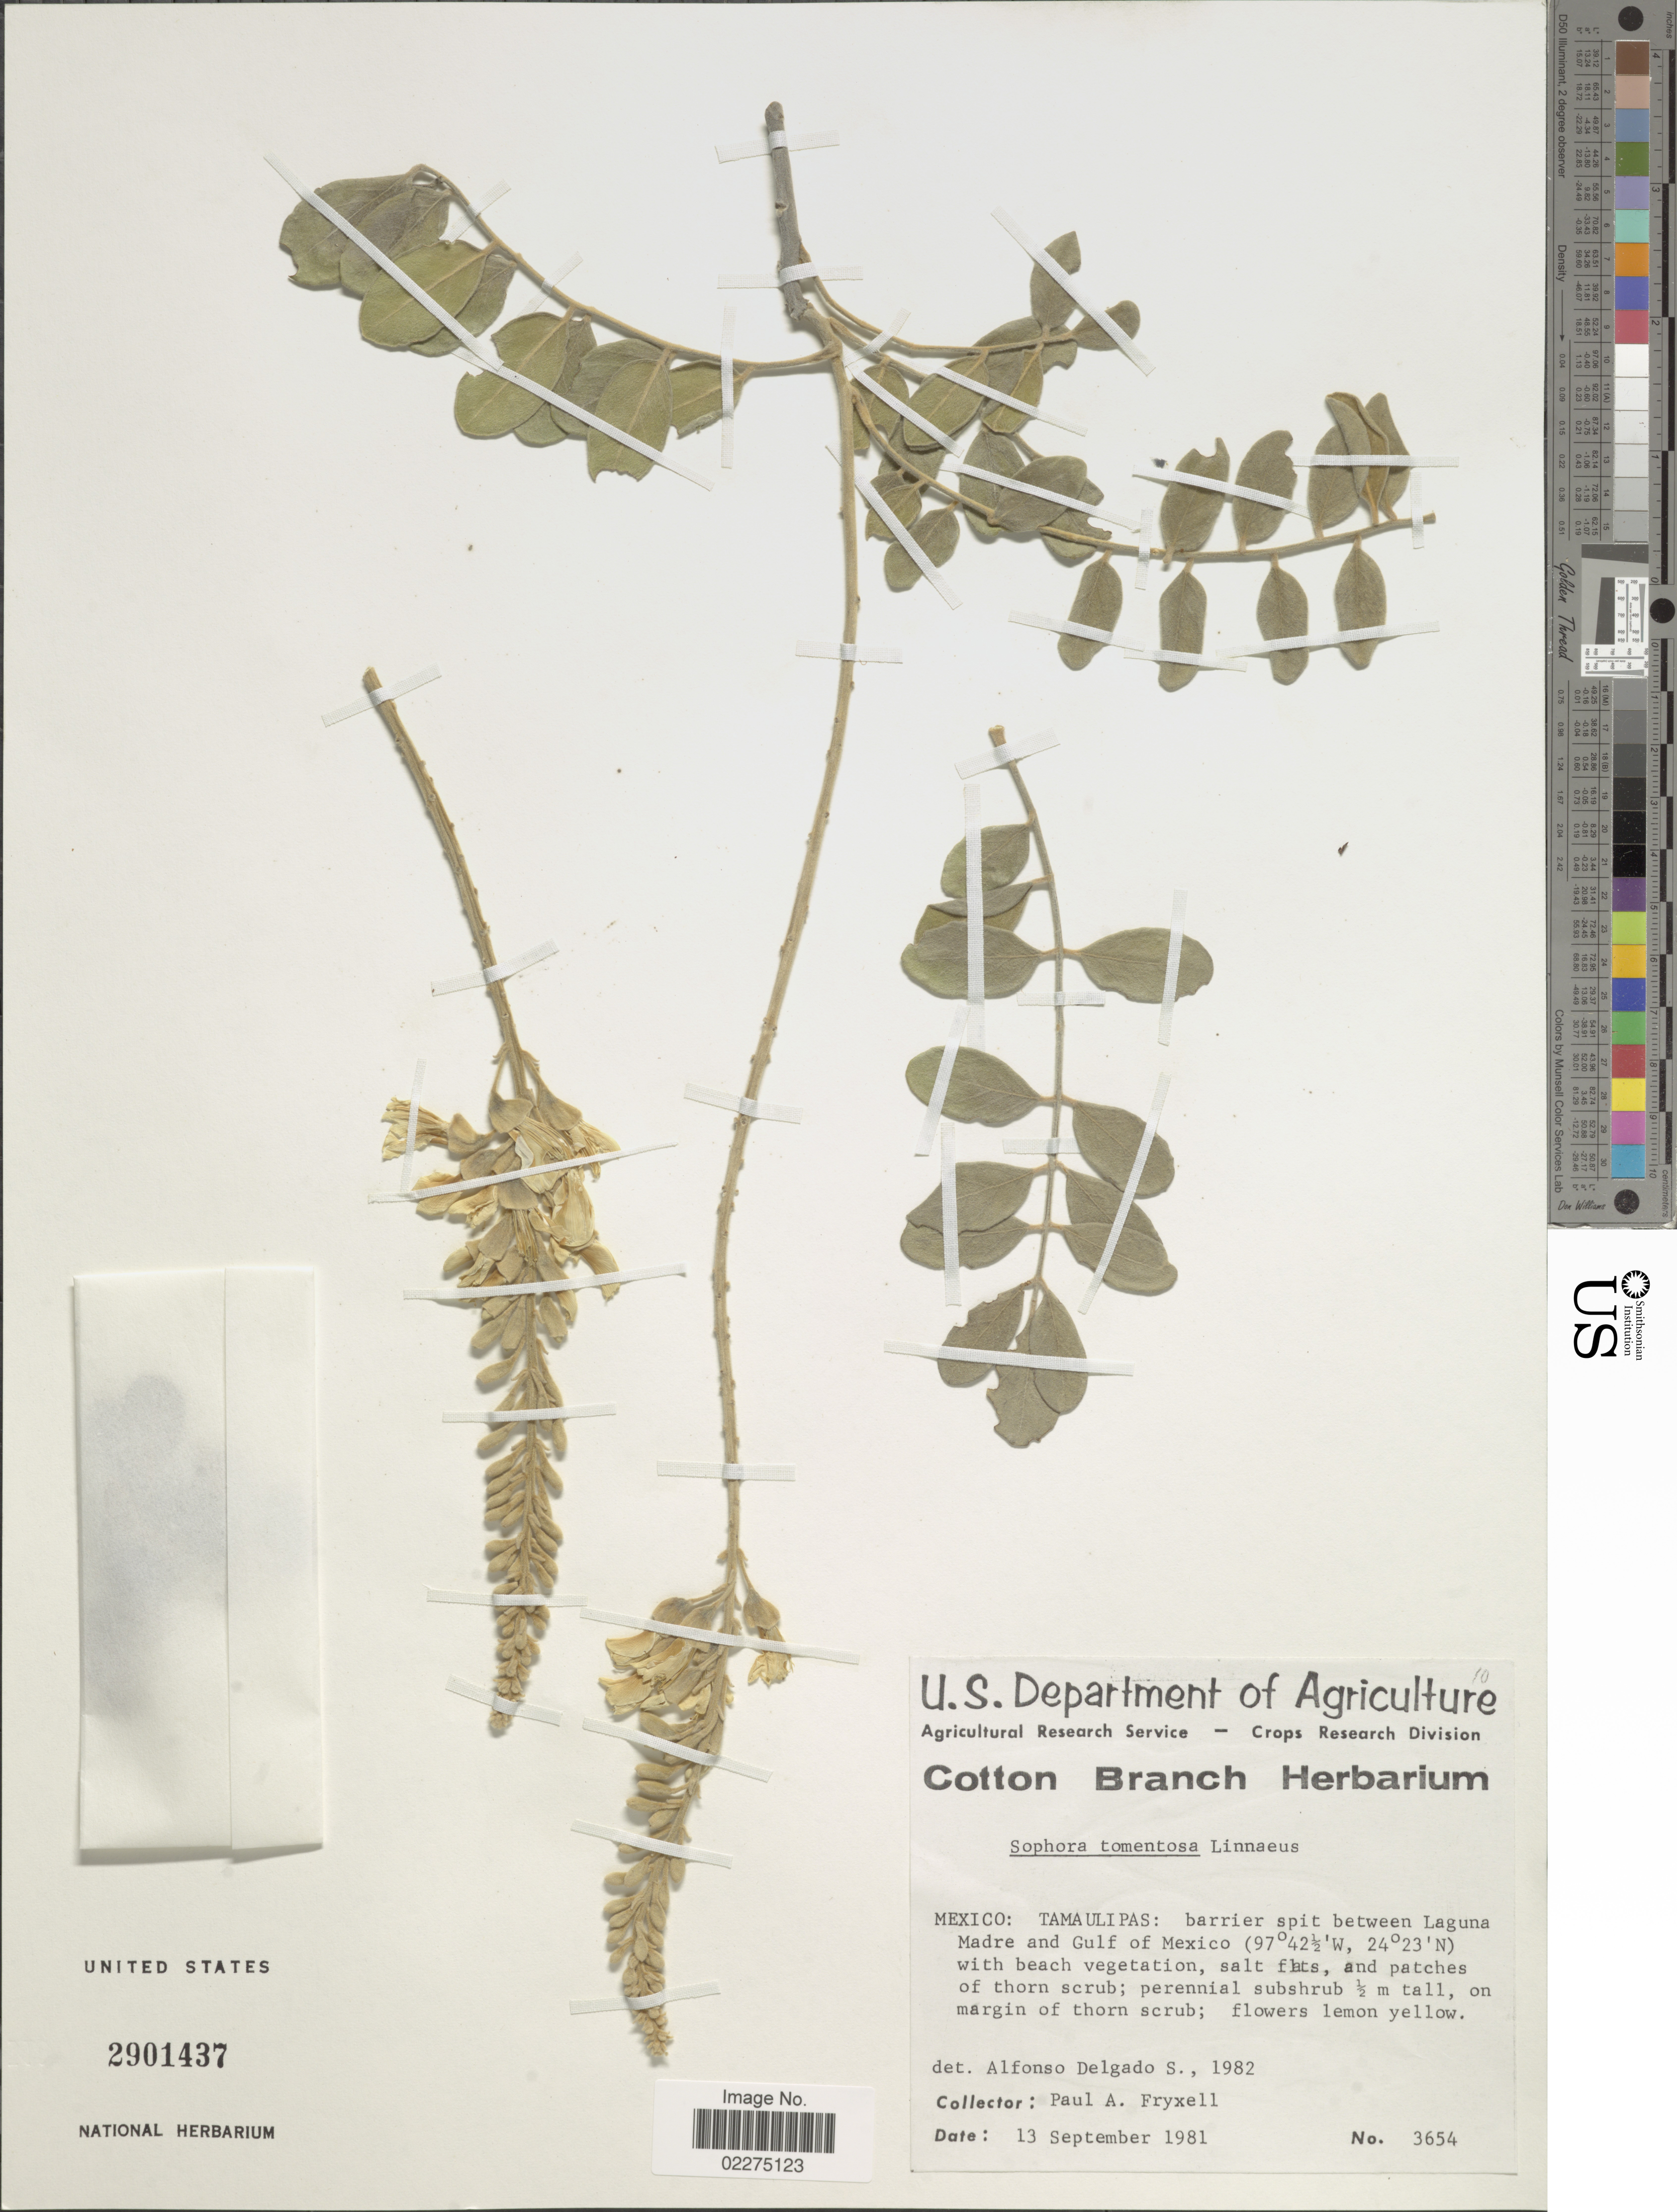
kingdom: Plantae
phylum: Tracheophyta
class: Magnoliopsida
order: Fabales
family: Fabaceae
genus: Sophora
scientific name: Sophora tomentosa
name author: L.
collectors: P. A. Fryxell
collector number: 3654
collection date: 1981-09-13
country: Mexico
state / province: Tamaulipas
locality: Barrier spit between Laguna Madre and Gulf of Mexico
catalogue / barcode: US 2901437